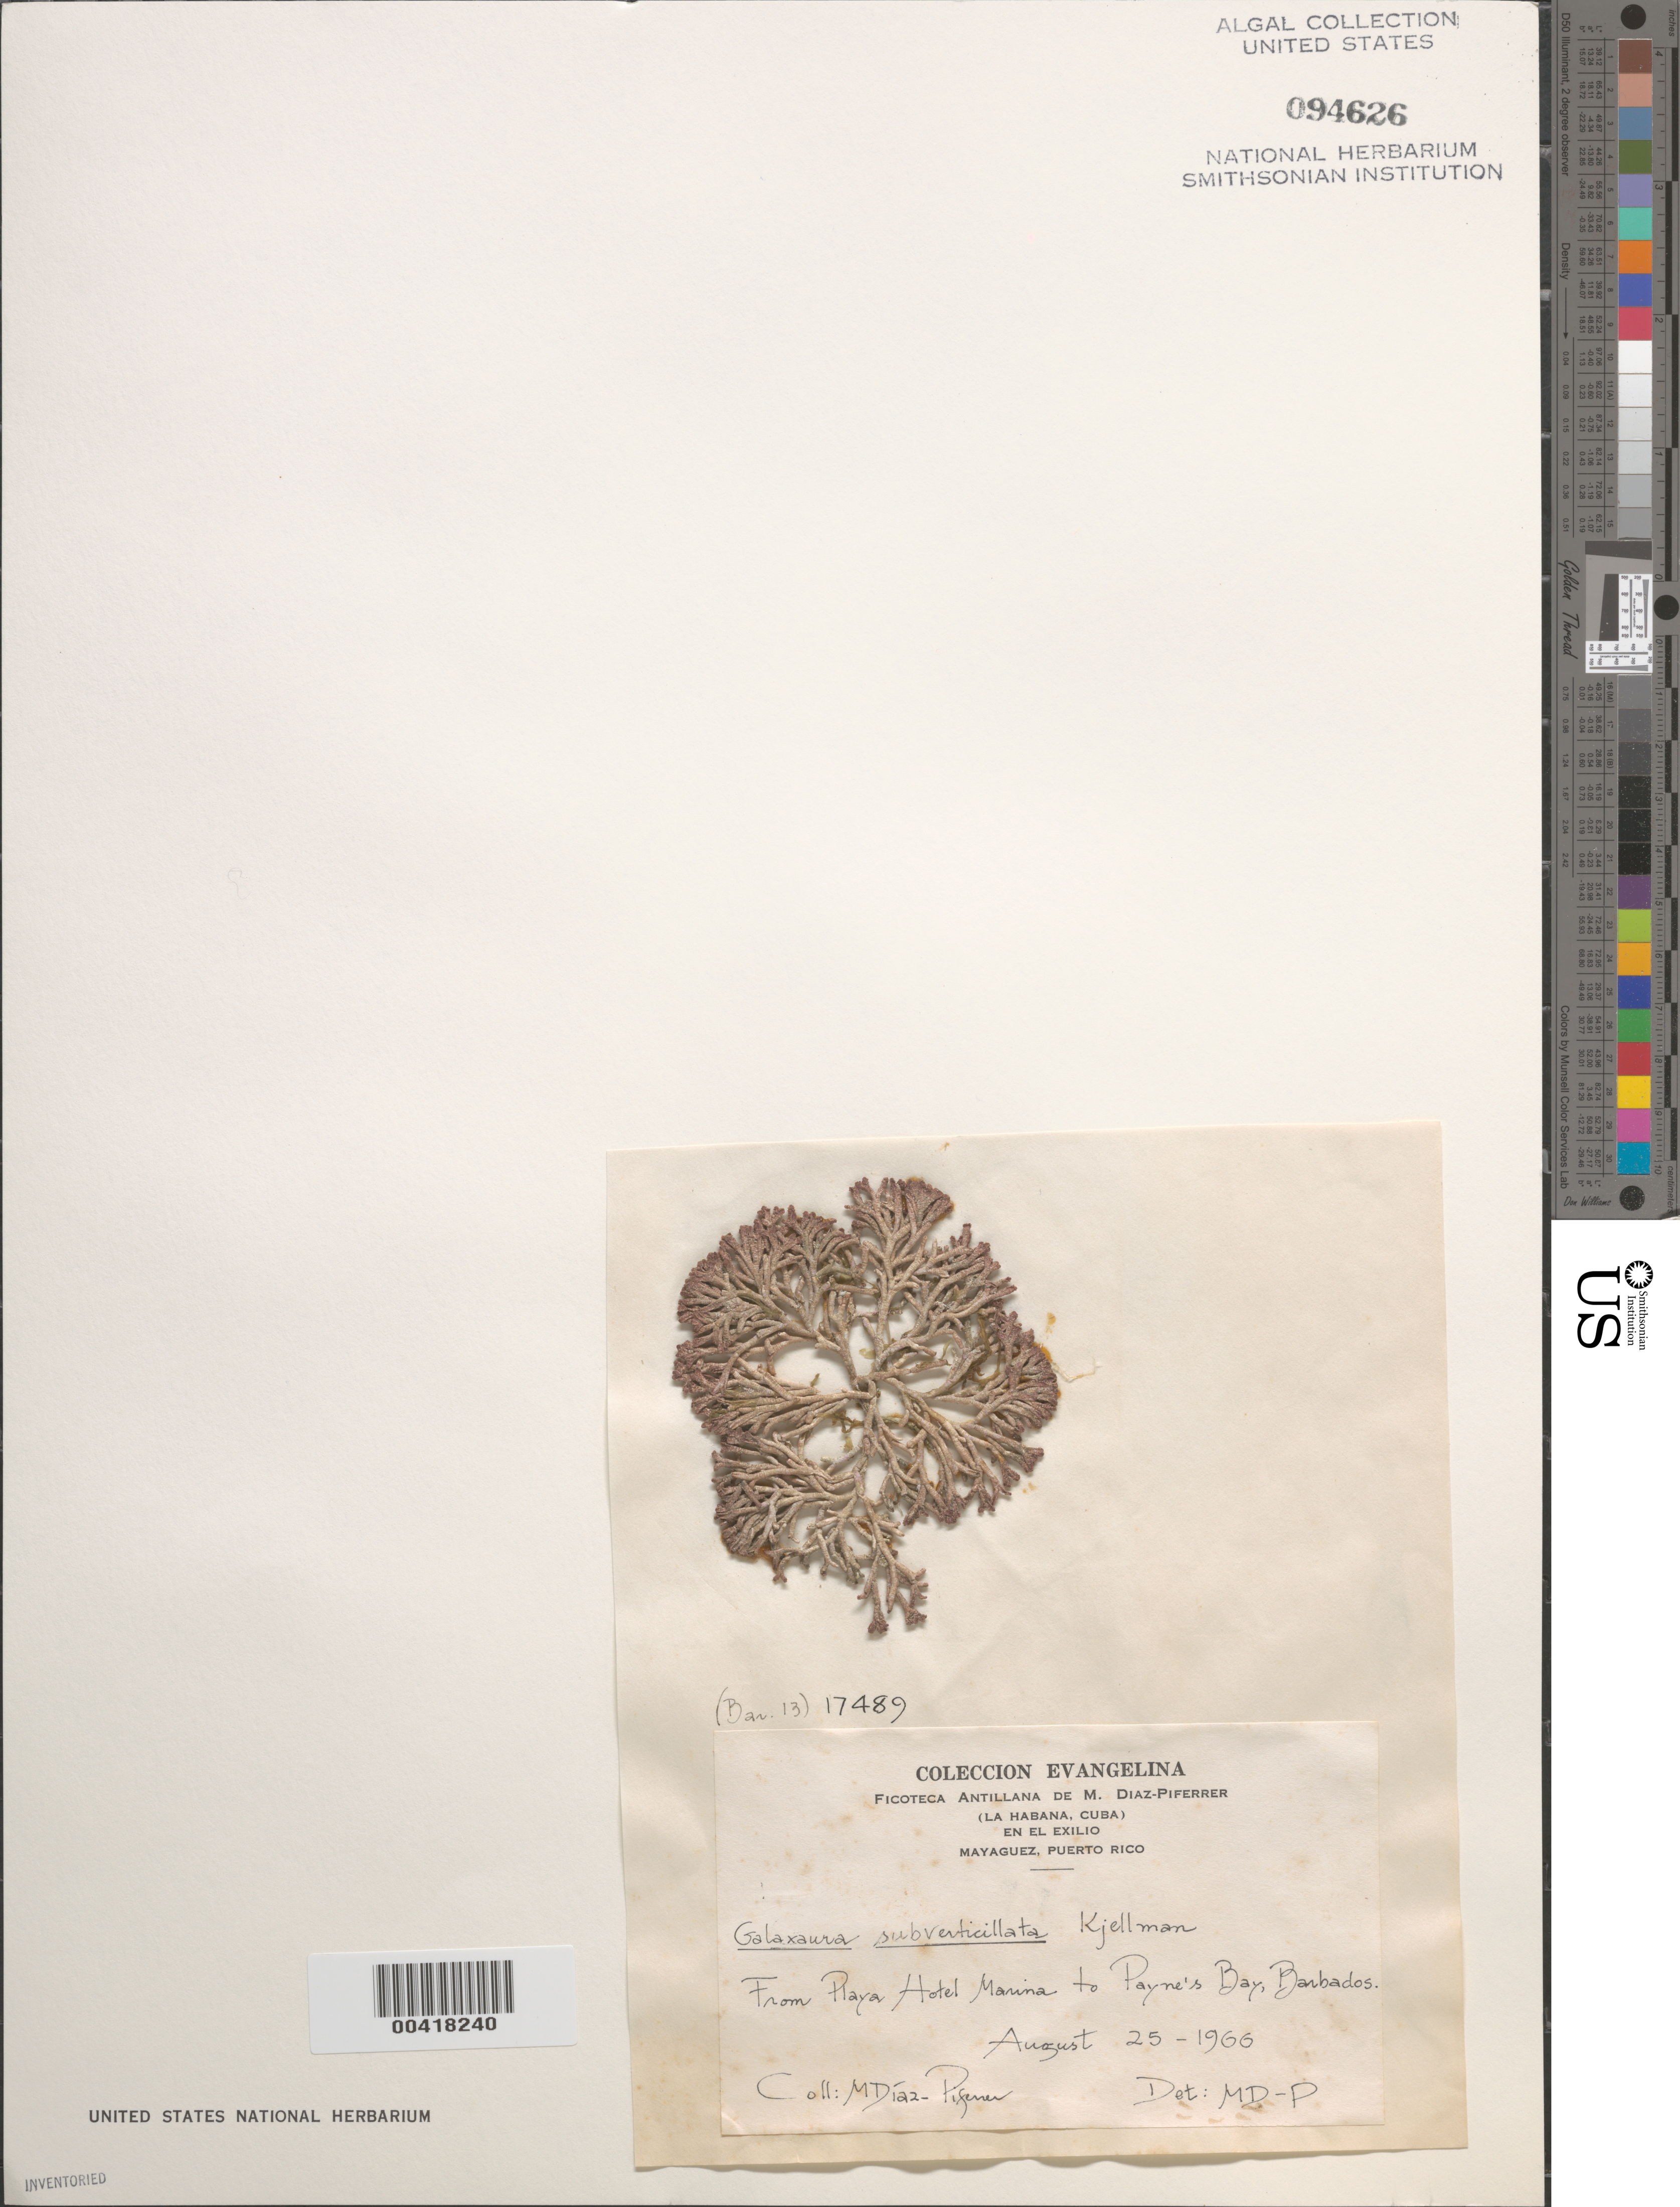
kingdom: Plantae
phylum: Rhodophyta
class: Florideophyceae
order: Nemaliales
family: Galaxauraceae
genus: Galaxaura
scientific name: Galaxaura rugosa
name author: (Ellis & Sol.) J.V.Lamouroux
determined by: Algae name updating Project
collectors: M. Diaz-Piferrer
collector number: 17489 & BAR. 13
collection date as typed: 25 Aug 1966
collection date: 1966-08-25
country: Barbados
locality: From Hotel Marina Beach to Payne's Bay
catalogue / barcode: US 94626